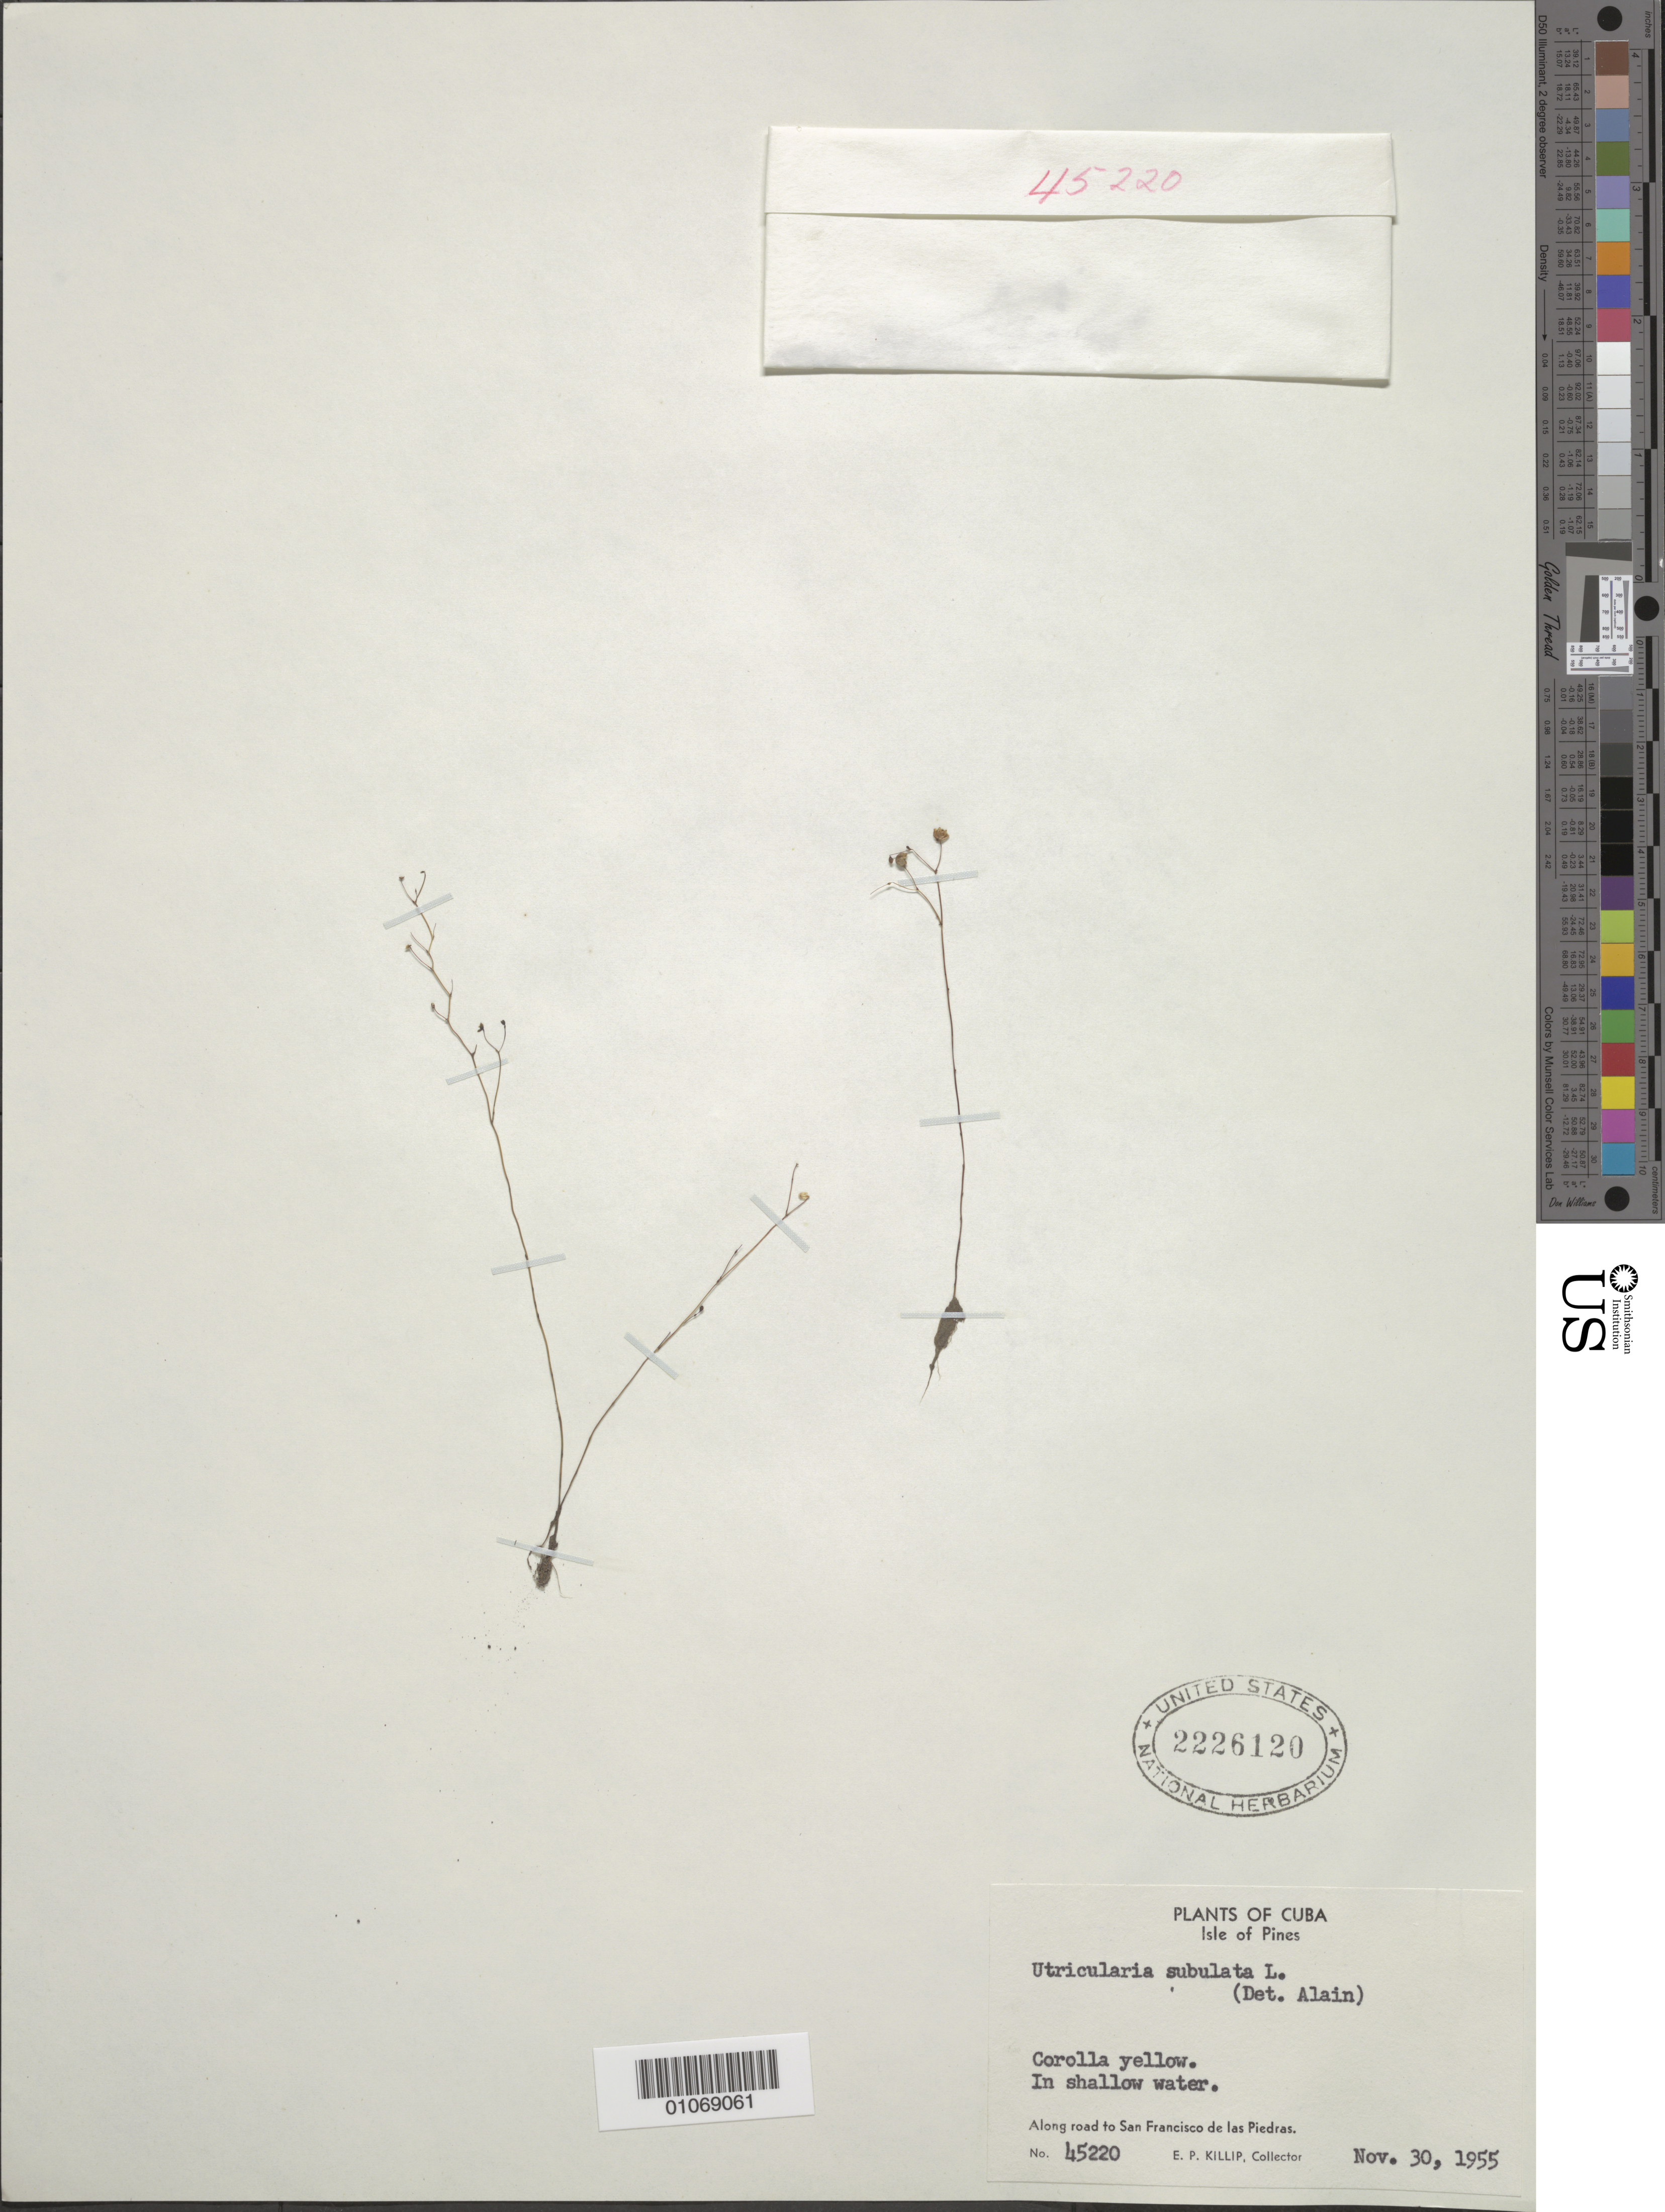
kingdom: Plantae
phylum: Tracheophyta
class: Magnoliopsida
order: Lamiales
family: Lentibulariaceae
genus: Utricularia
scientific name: Utricularia subulata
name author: L.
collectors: E. P. Killip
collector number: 45220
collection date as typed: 30 Nov 1955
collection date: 1955-11-30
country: Cuba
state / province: Isla de La Juventud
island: Isla de la Juventud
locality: Isle of Pines, Along road to San Francisco de las Piedras, in shallow water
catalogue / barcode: US 2226120